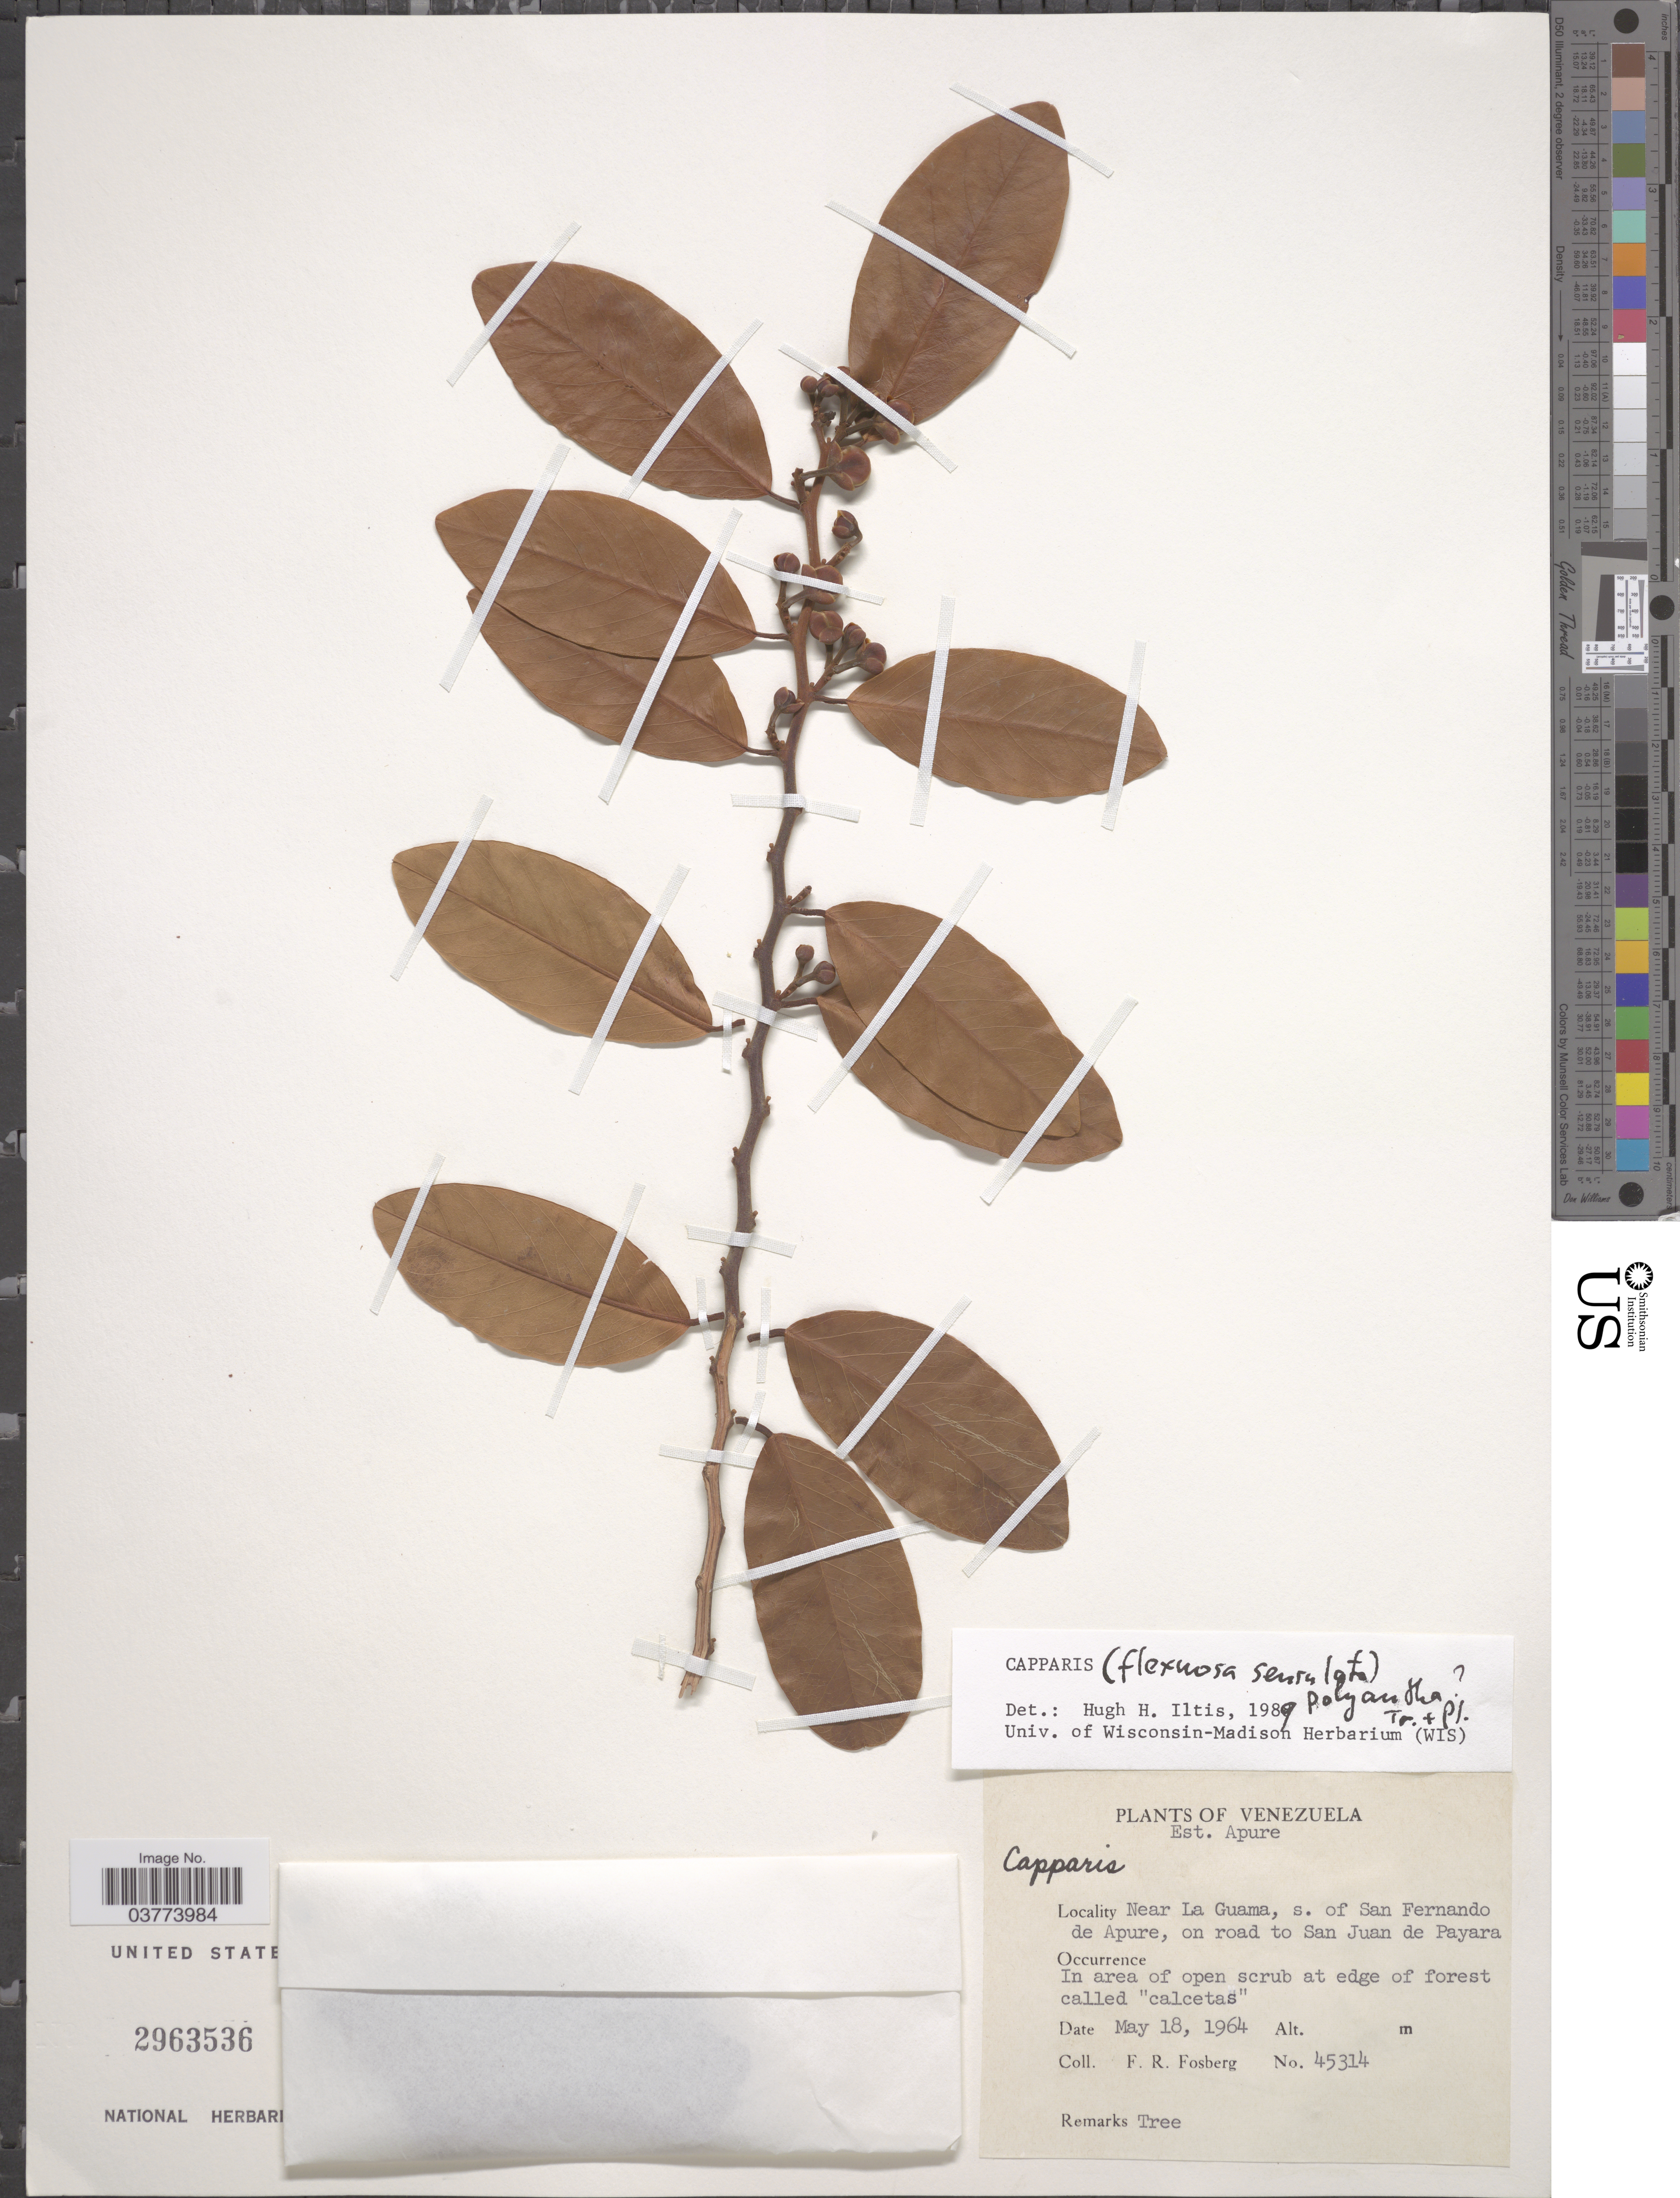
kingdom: Plantae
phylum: Tracheophyta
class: Magnoliopsida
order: Brassicales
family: Capparaceae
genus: Cynophalla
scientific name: Cynophalla polyantha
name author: (Triana & Planch.) Cornejo & Iltis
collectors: F. R. Fosberg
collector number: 45314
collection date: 1964-05-18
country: Venezuela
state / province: Apure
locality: Near La Guama, s. of San Fernando de Apure, on road to San Juan de Payara.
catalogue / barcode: US 2963536